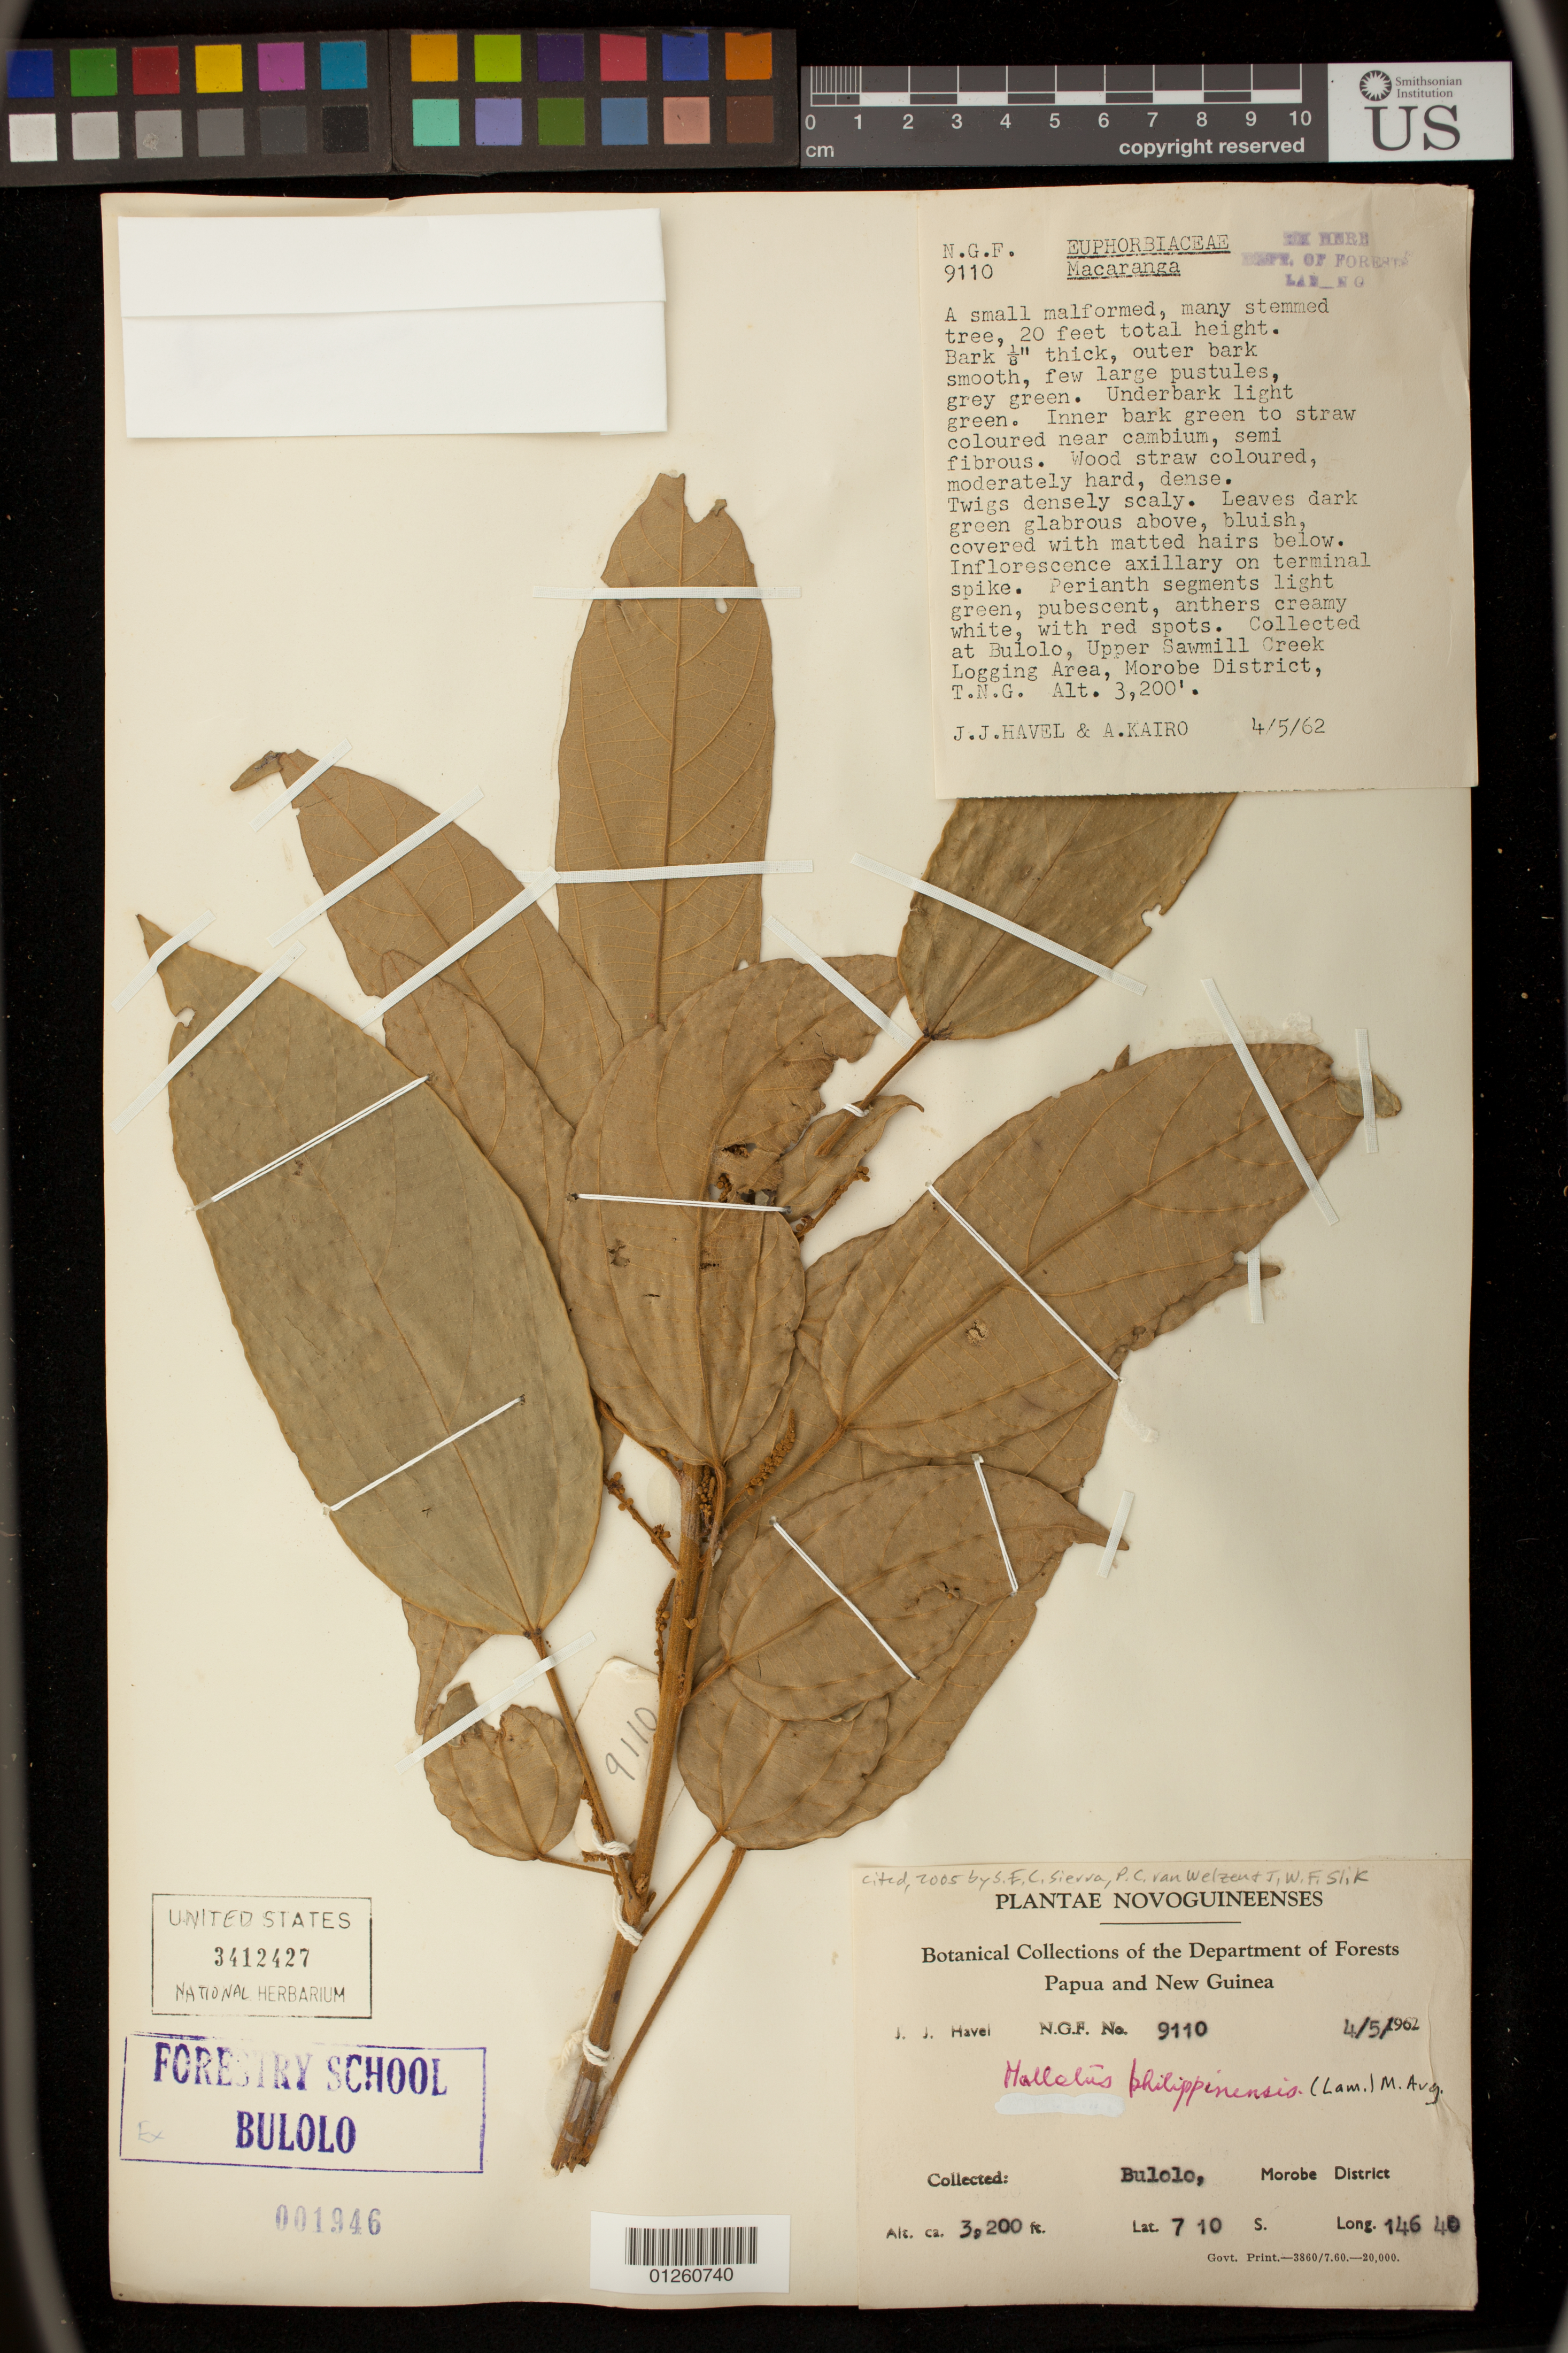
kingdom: Plantae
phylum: Tracheophyta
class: Magnoliopsida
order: Malpighiales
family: Euphorbiaceae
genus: Mallotus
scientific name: Mallotus philippensis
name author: (Lam.) Müll. Arg.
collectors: J. Havel & A. Kairo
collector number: NGF 9110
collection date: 1962-05-04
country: Papua New Guinea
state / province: Morobe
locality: Bulolo, Upper Sawmill Creek Logging Area, T.N.G.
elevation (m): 975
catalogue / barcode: US 3412427